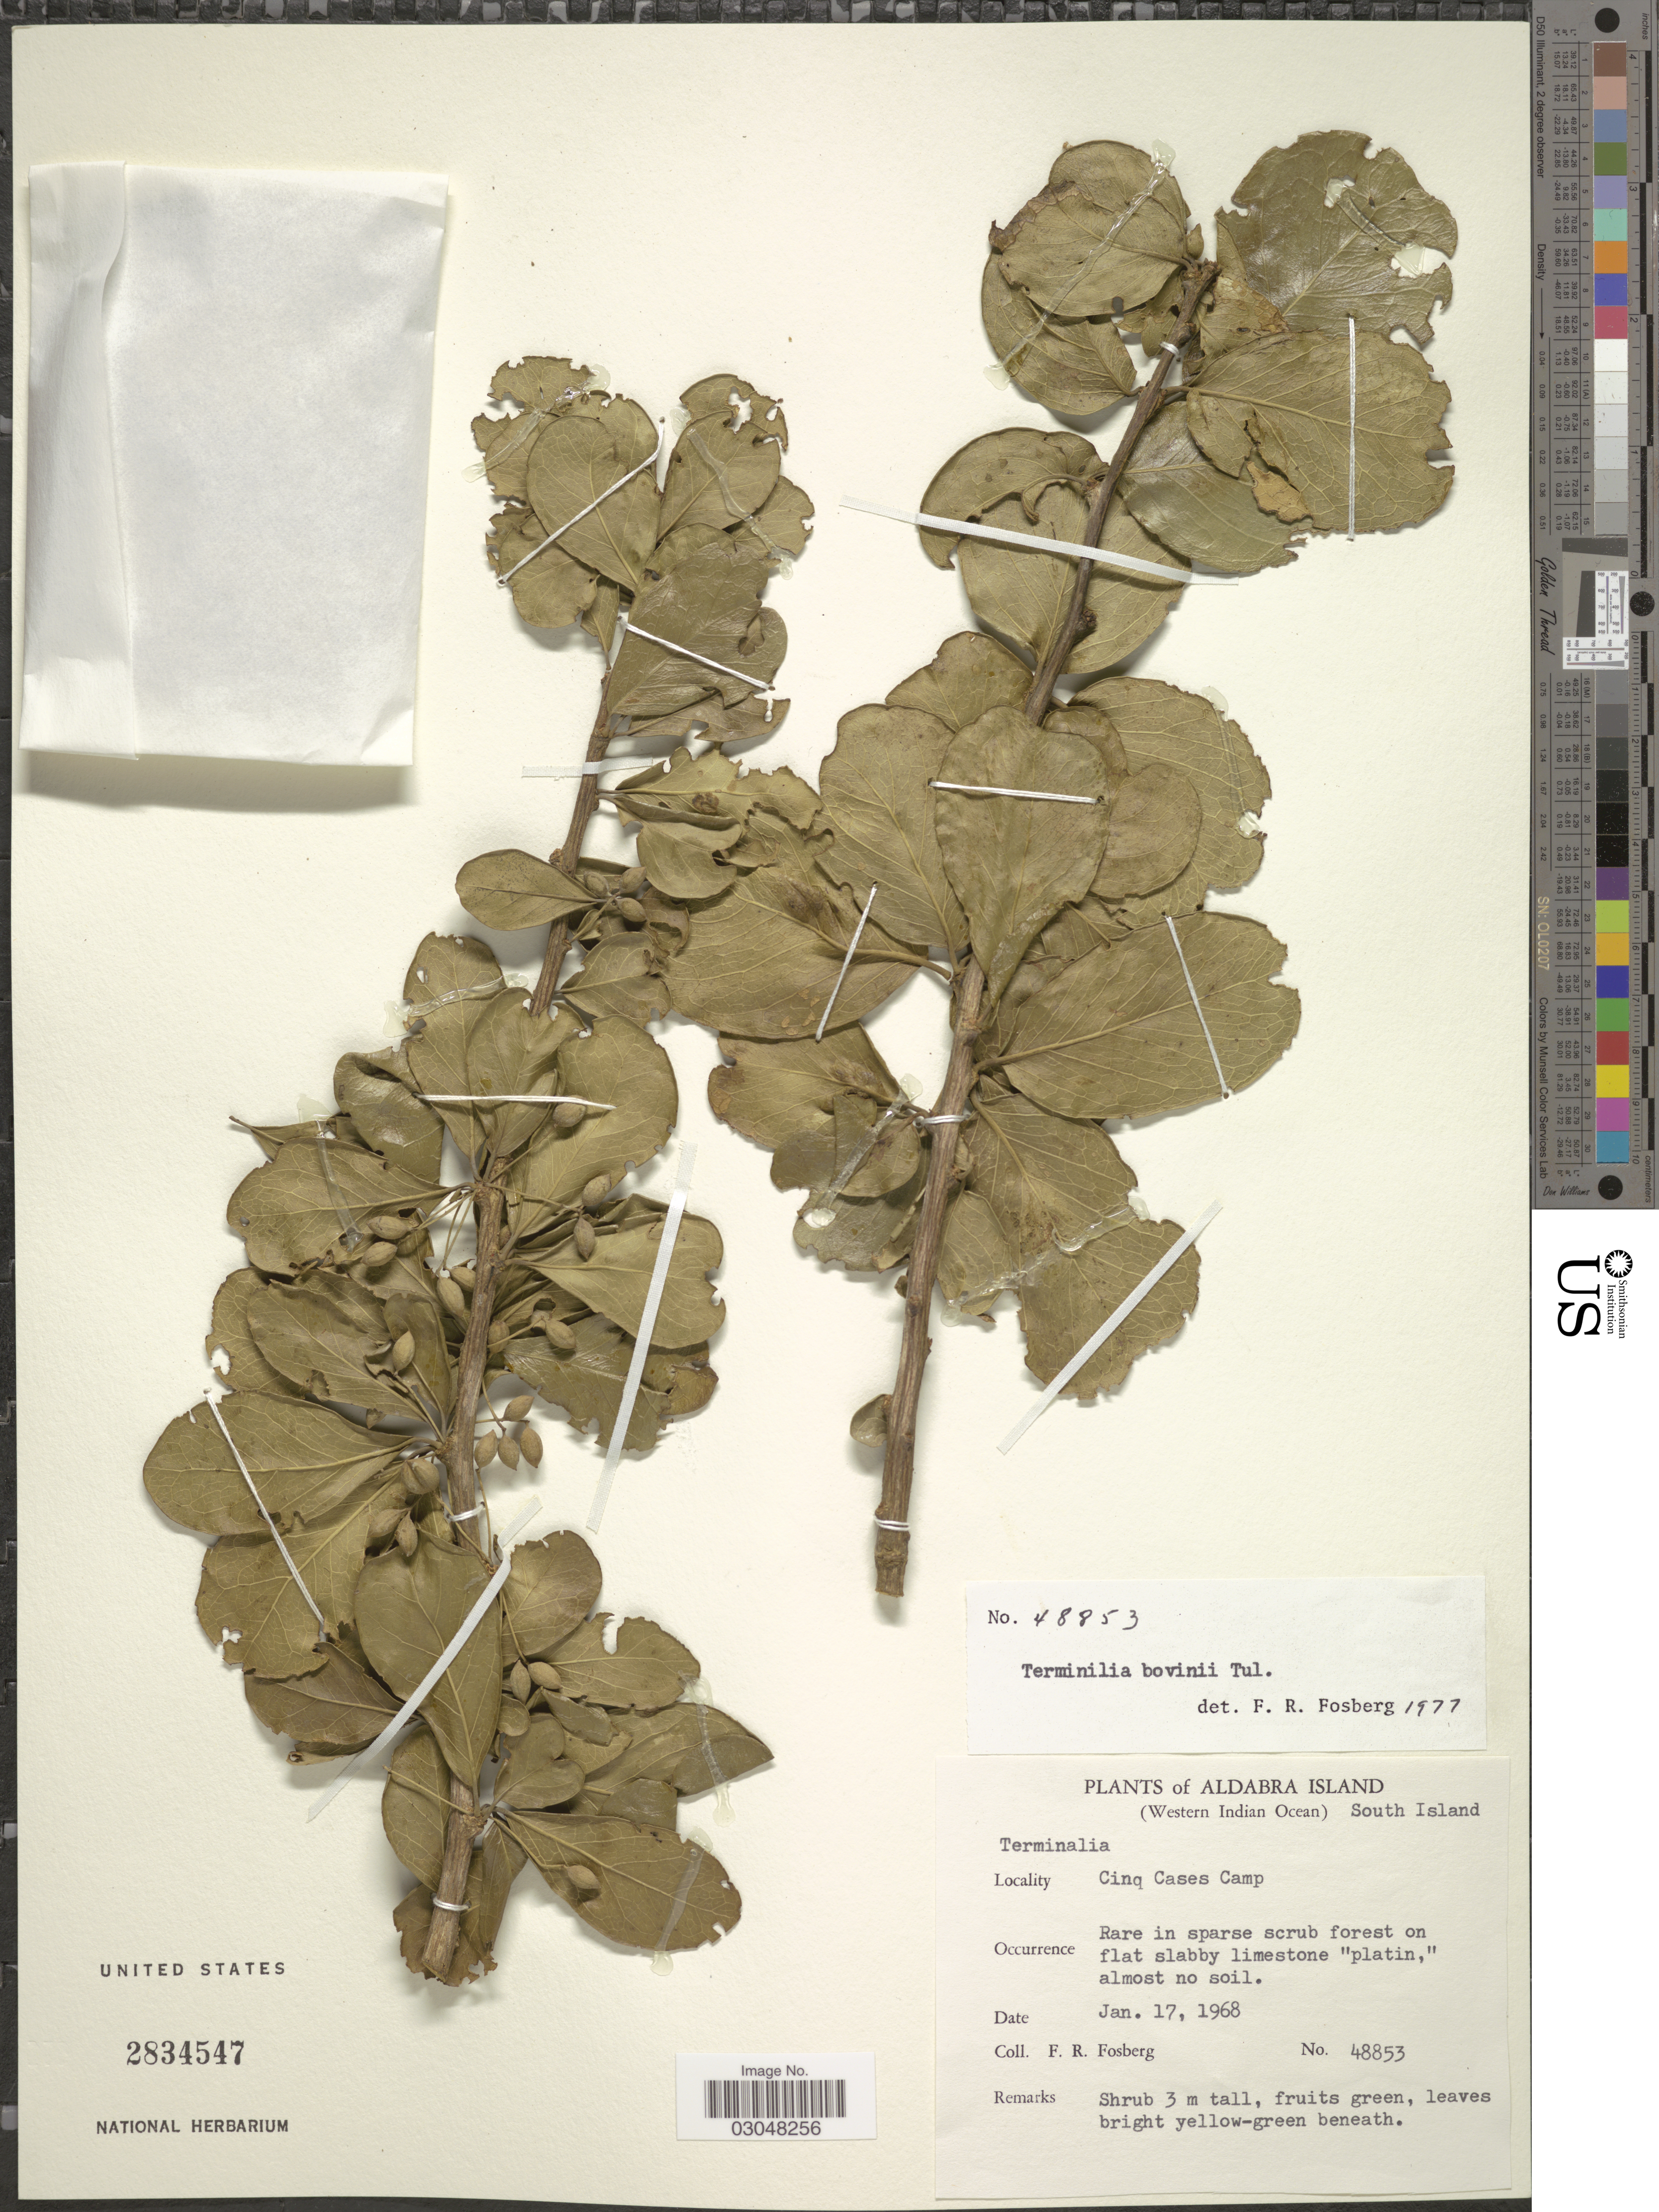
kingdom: Plantae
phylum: Tracheophyta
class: Magnoliopsida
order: Myrtales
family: Combretaceae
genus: Terminalia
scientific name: Terminalia boivinii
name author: Tul.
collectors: F. R. Fosberg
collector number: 48853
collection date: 1968-01-17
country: Seychelles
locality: Aldabra Island (Western Indian Ocean) South Island. Cinq Cases Camp.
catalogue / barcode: US 2834547